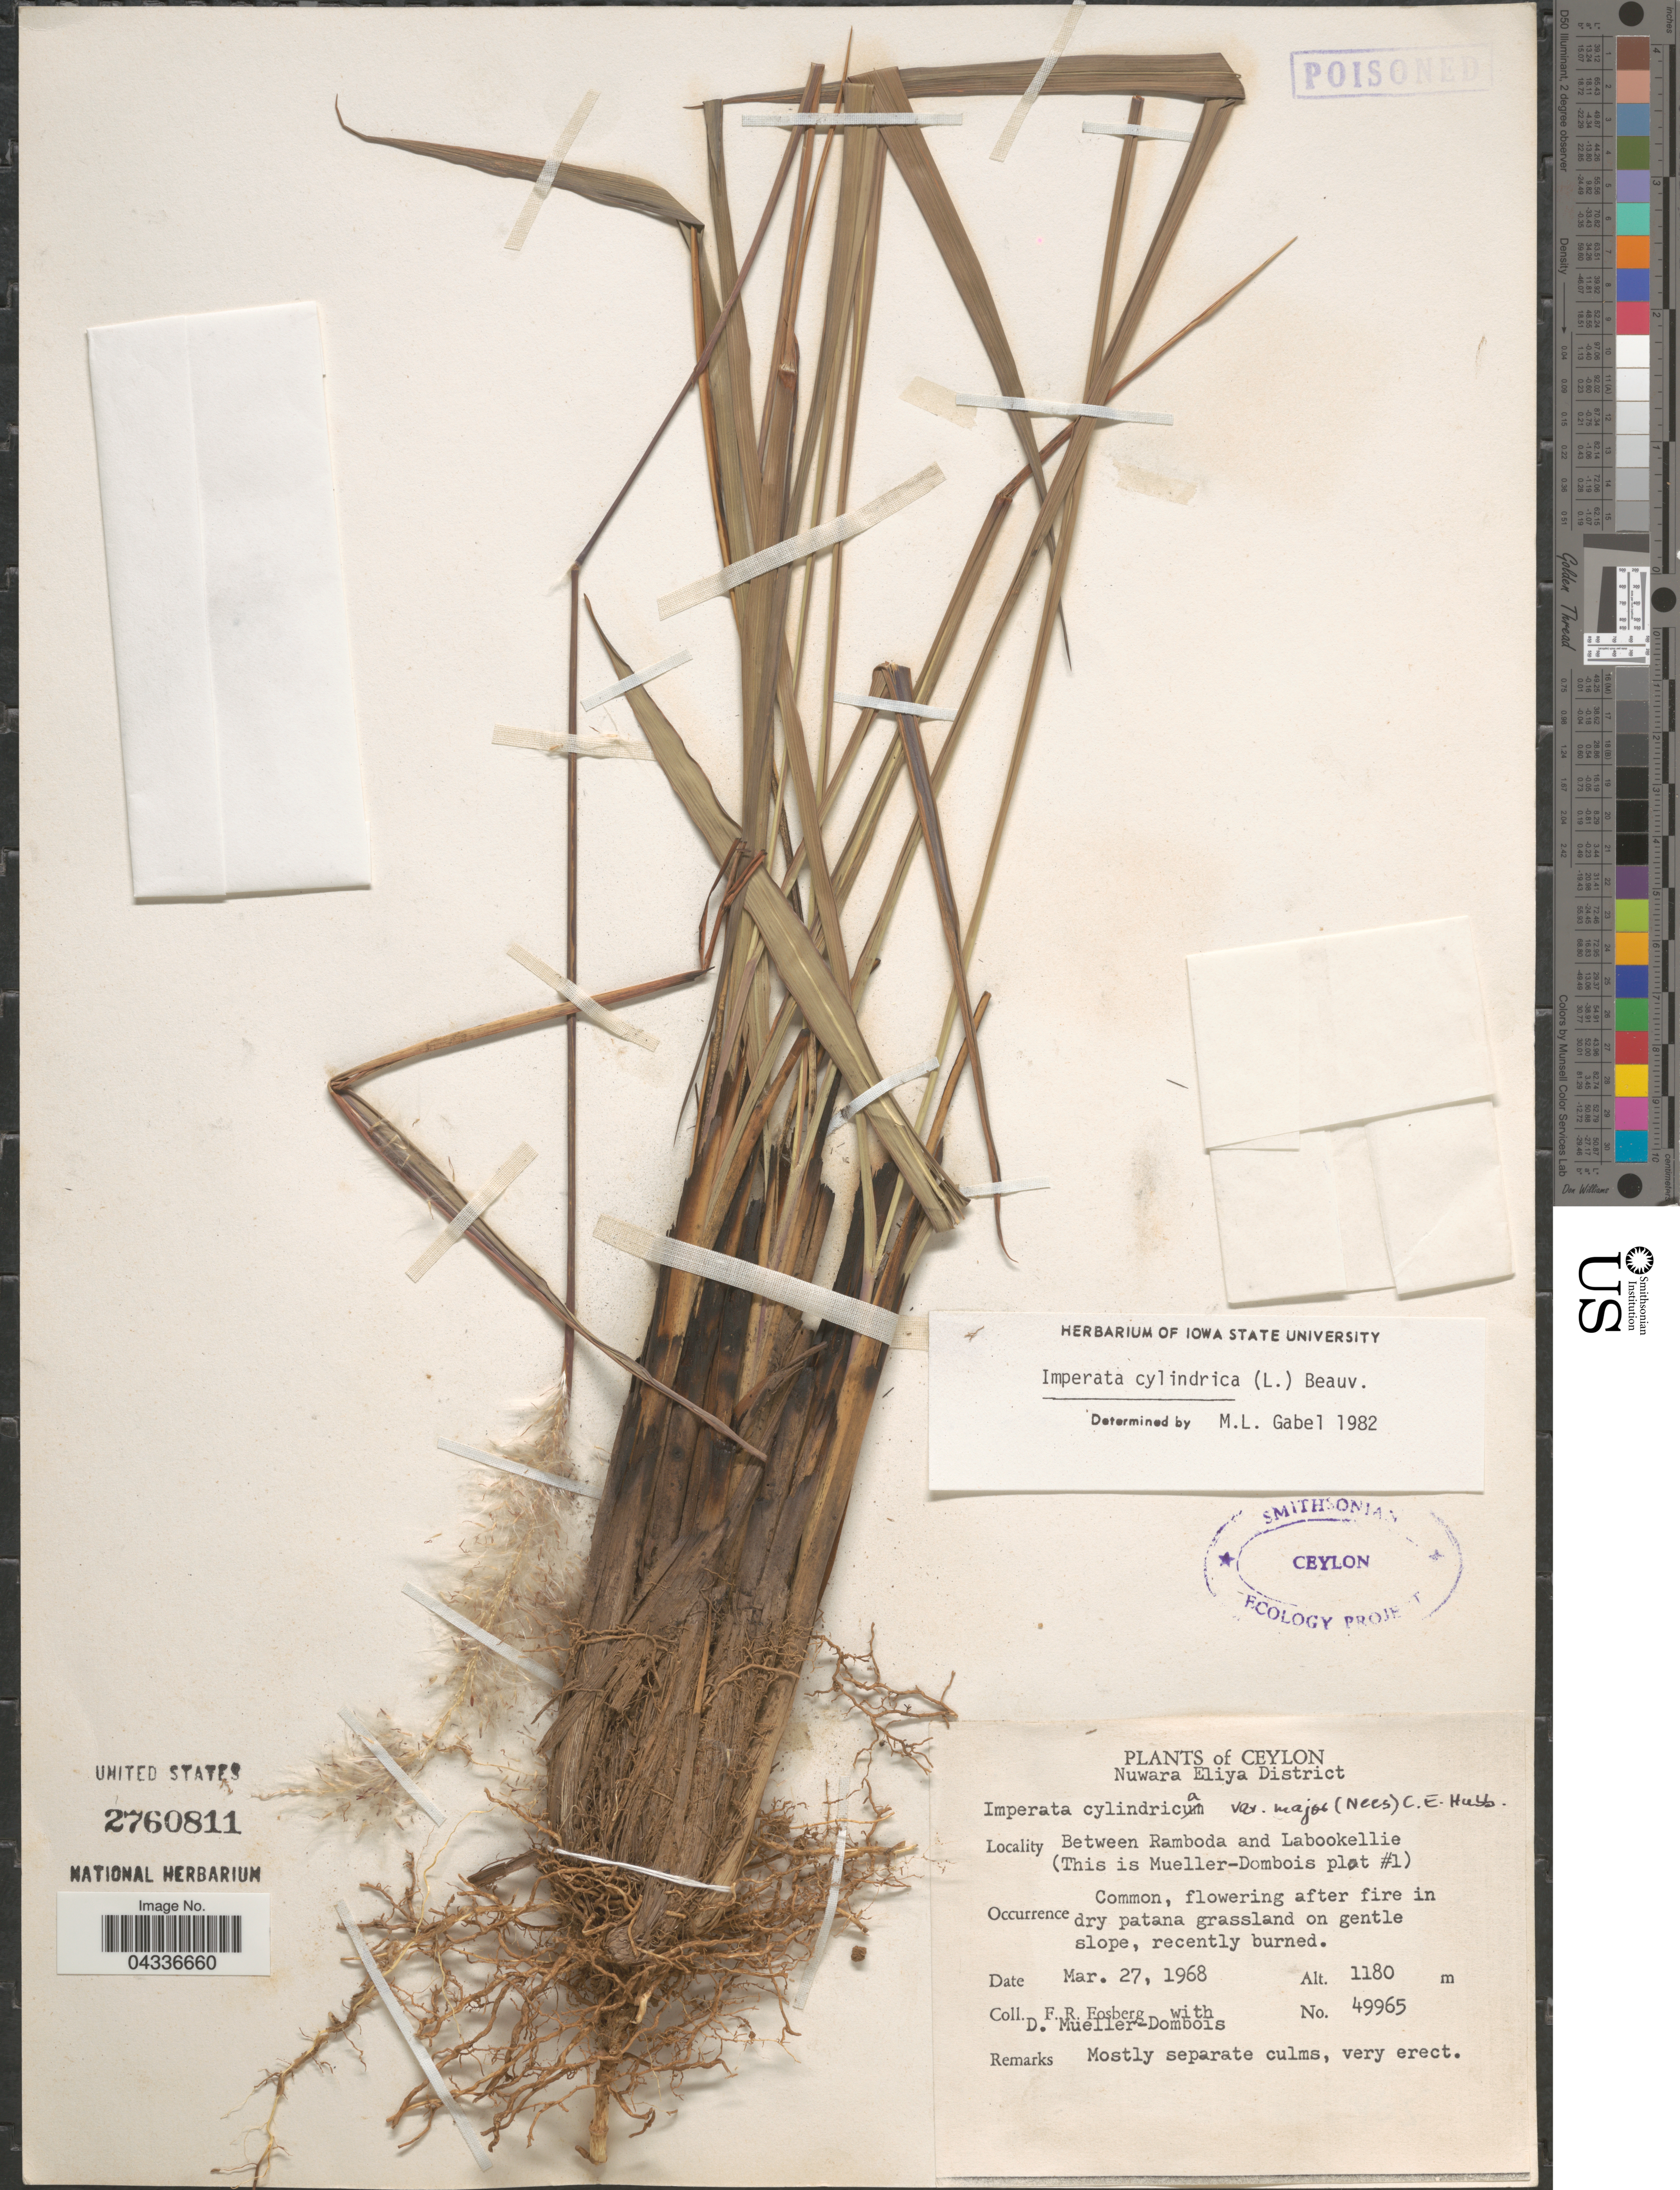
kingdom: Plantae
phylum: Tracheophyta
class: Liliopsida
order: Poales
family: Poaceae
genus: Imperata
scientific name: Imperata cylindrica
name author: (L.) P. Beauv.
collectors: F. R. Fosberg & D. Mueller-Dombois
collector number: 49965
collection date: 1968-03-27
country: Sri Lanka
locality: Ceylon. Nuwara Eliya District. Between Ramboda and Labookellie (This is Mueller-Dombois plot #1).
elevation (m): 1180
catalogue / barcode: US 2760811